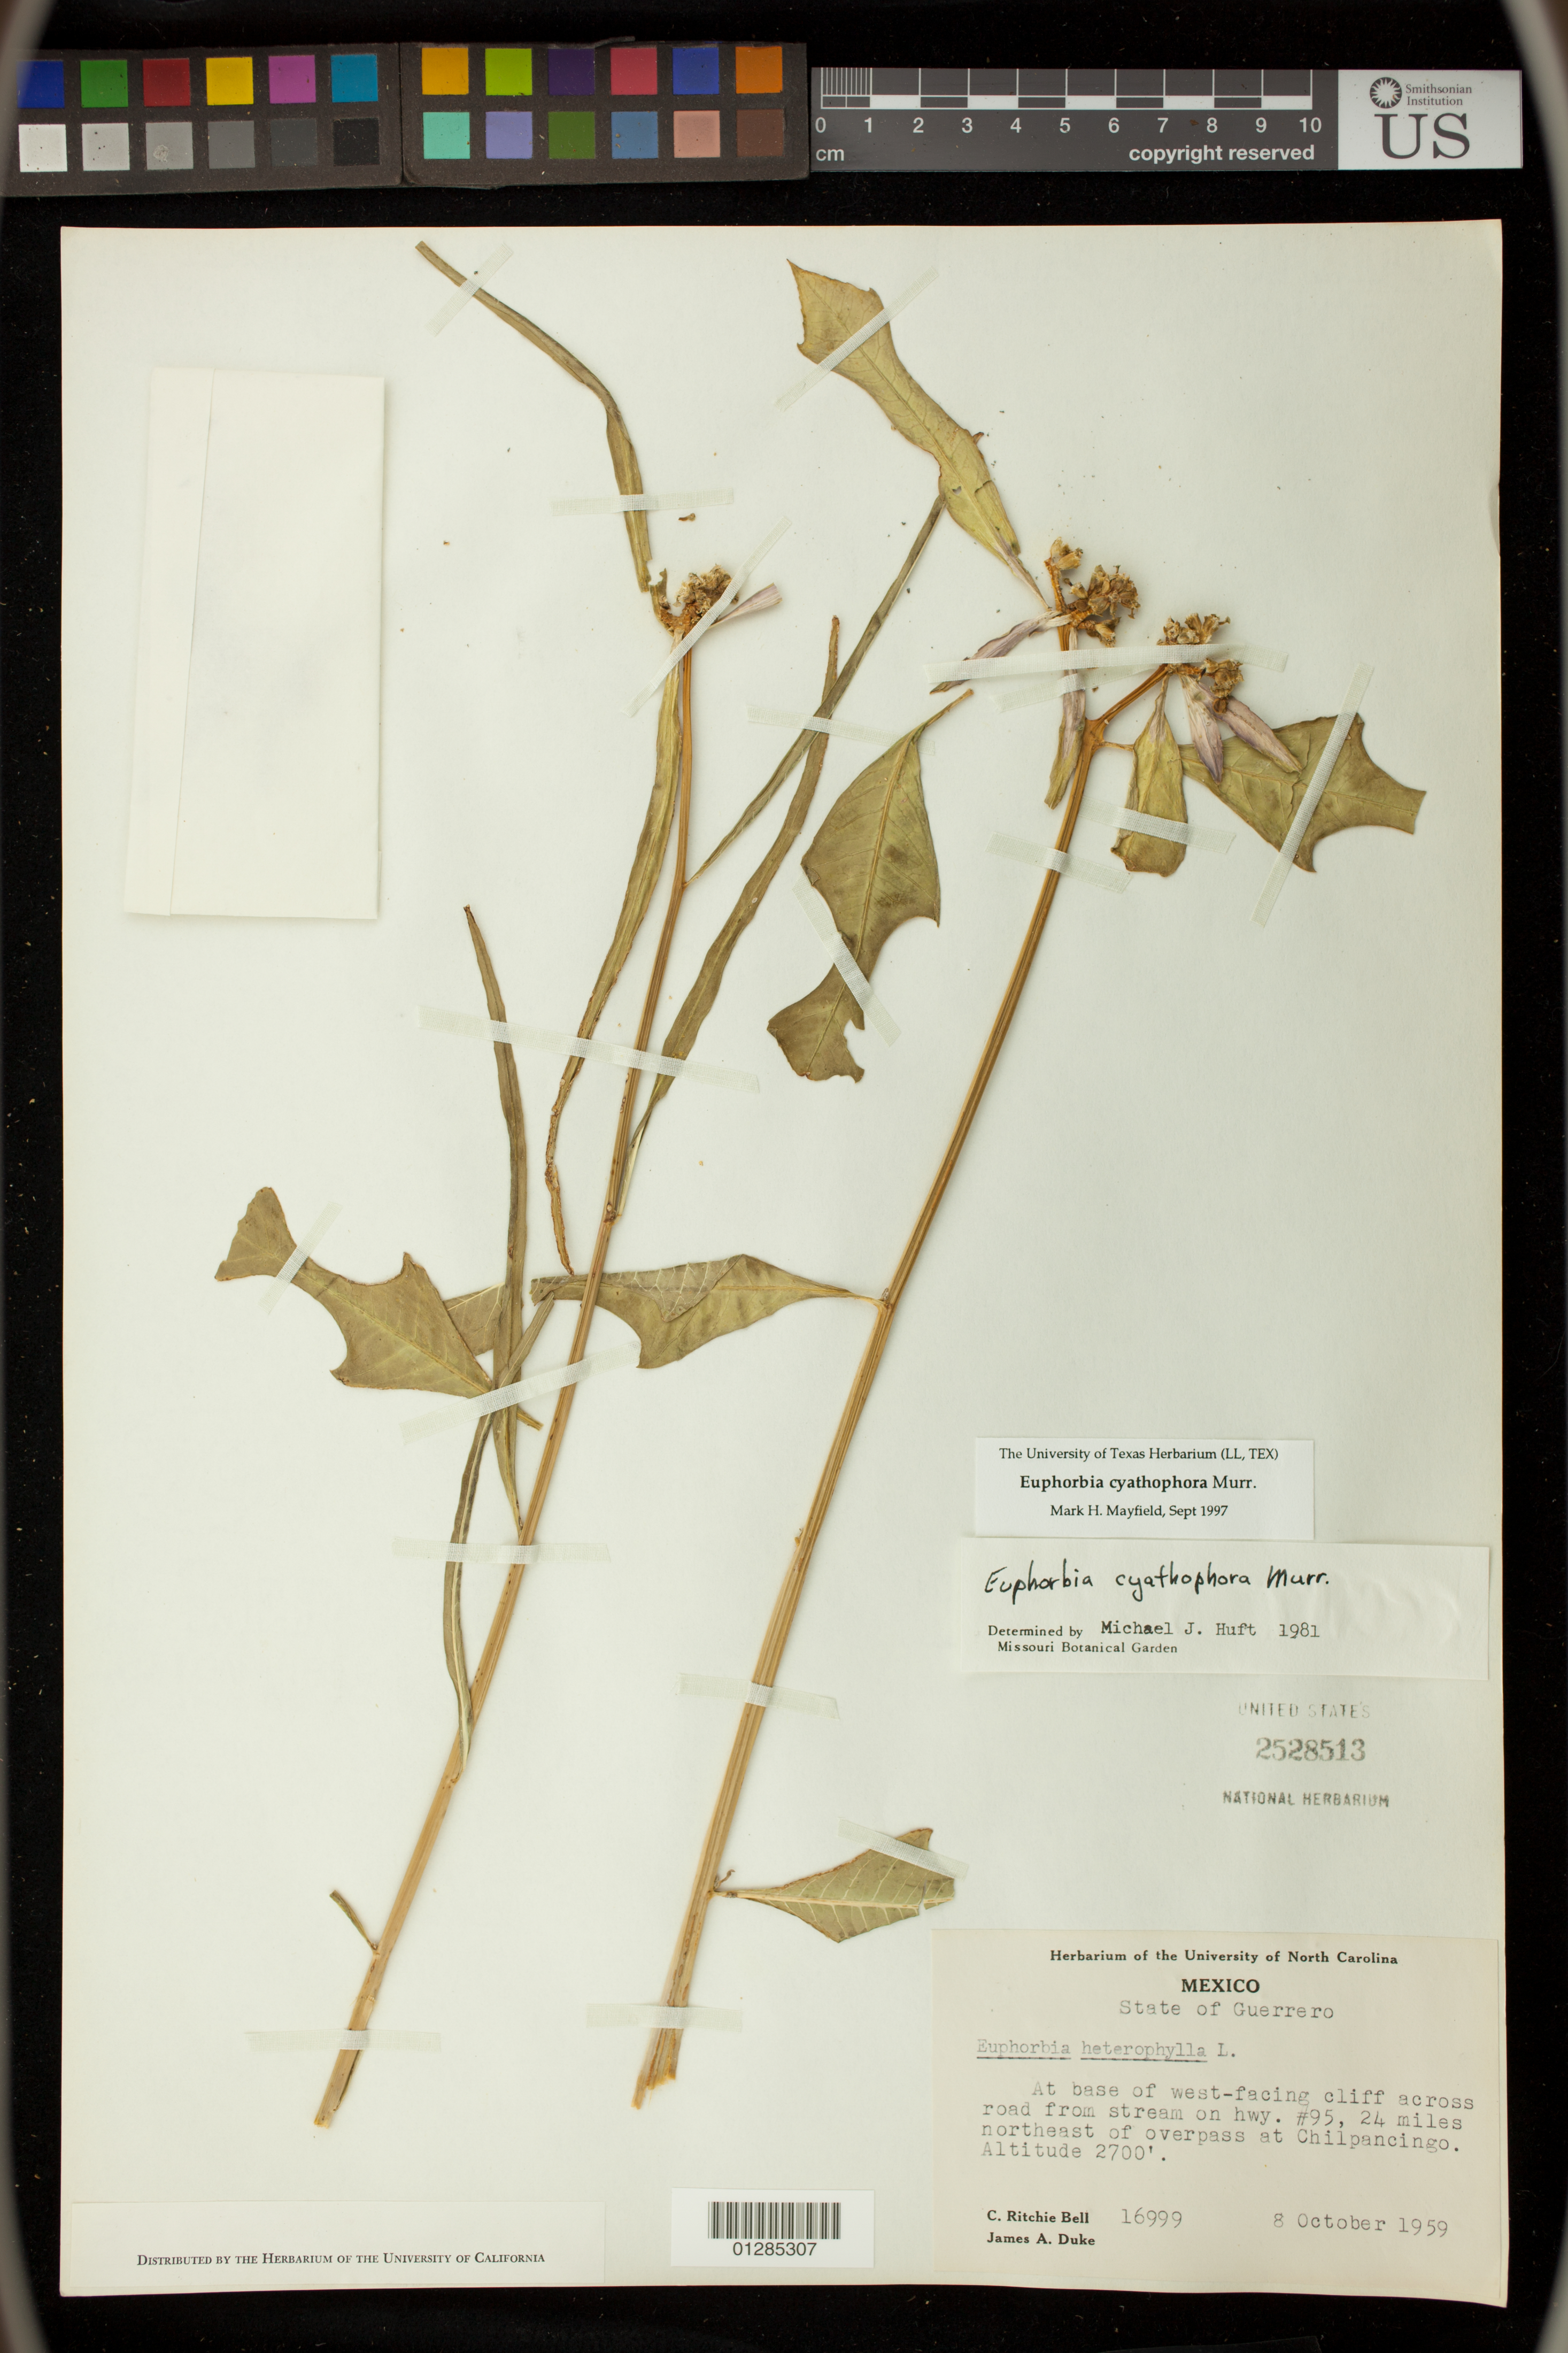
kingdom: Plantae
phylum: Tracheophyta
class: Magnoliopsida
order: Malpighiales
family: Euphorbiaceae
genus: Euphorbia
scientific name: Euphorbia heterophylla var. cyathophora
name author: (Murr.) Griseb.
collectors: C. R. Bell & J. A. Duke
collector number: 16999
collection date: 1959-10-08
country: Mexico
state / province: Guerrero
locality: At base of west-facing cliff across road from stream on hwy. #95, 24 miles northeast of overpass at Chilpancingo.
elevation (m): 823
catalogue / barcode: US 2528513